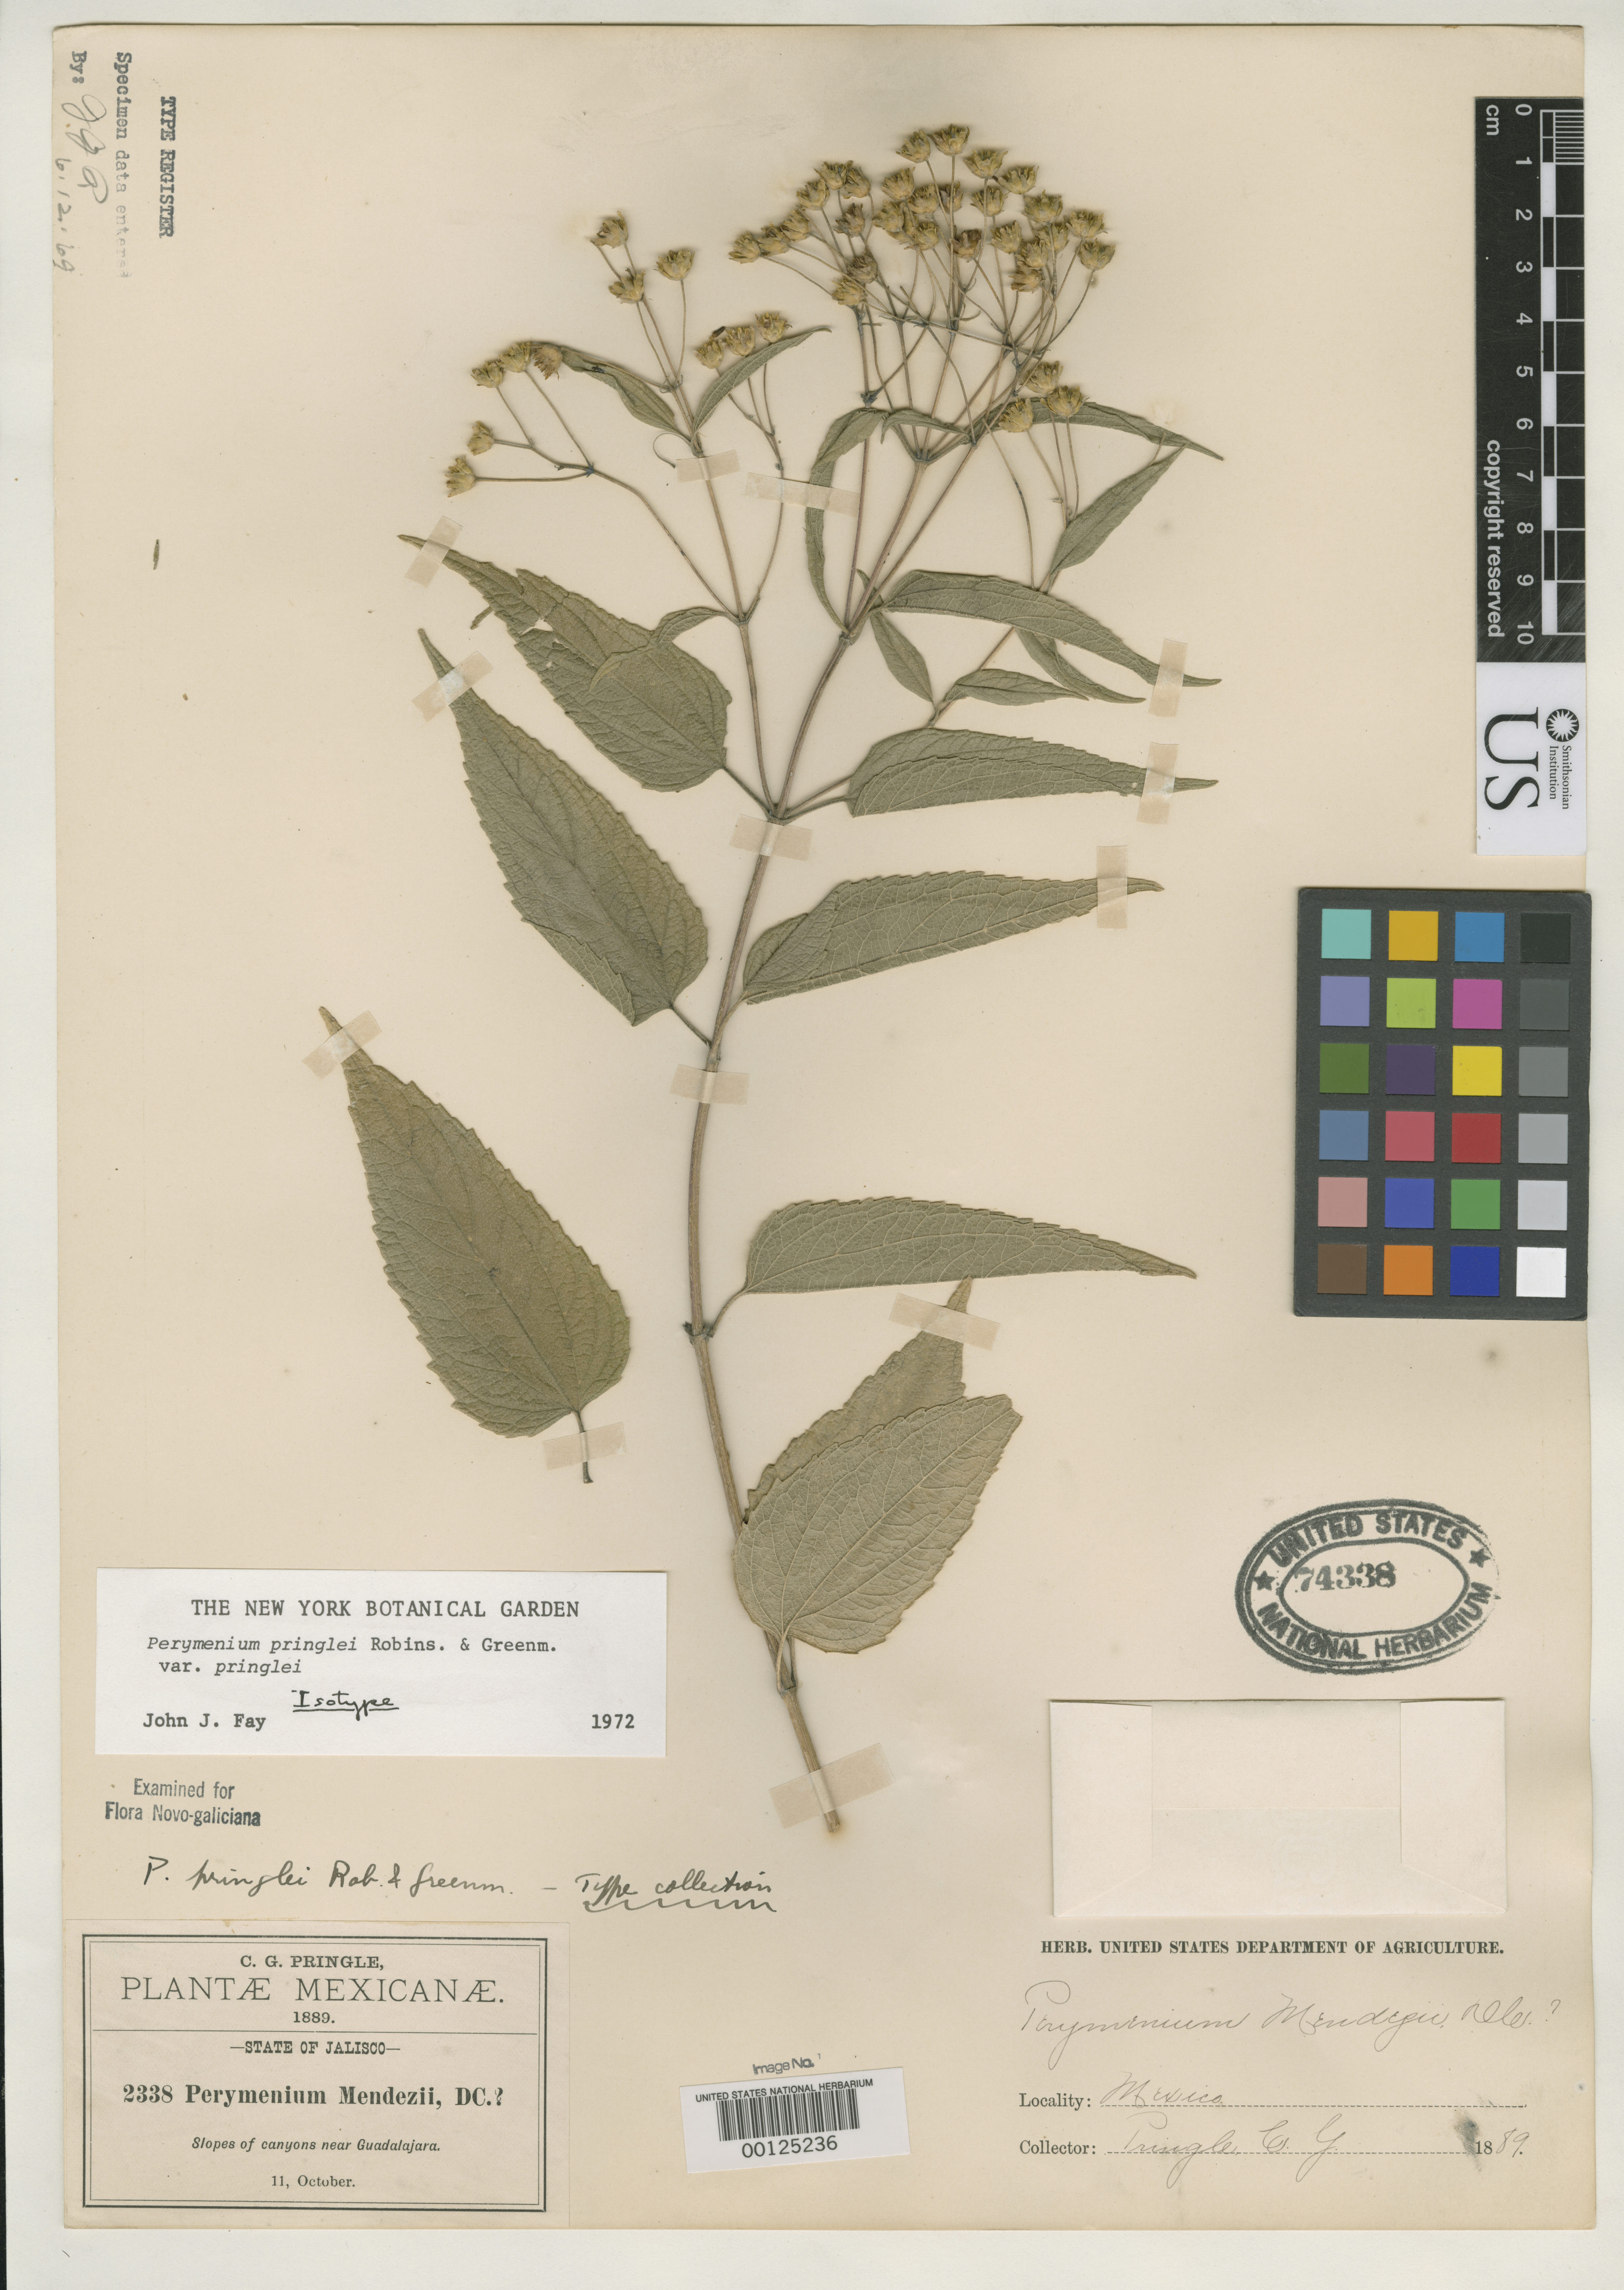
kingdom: Plantae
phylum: Tracheophyta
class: Magnoliopsida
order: Asterales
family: Asteraceae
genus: Perymenium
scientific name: Perymenium pringlei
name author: B.L. Rob. & Greenm.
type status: Isotype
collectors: C. G. Pringle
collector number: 2338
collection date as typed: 11 Oct 1889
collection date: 1889-10-11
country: Mexico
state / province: Jalisco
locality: Guadalajara.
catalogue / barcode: US 74338